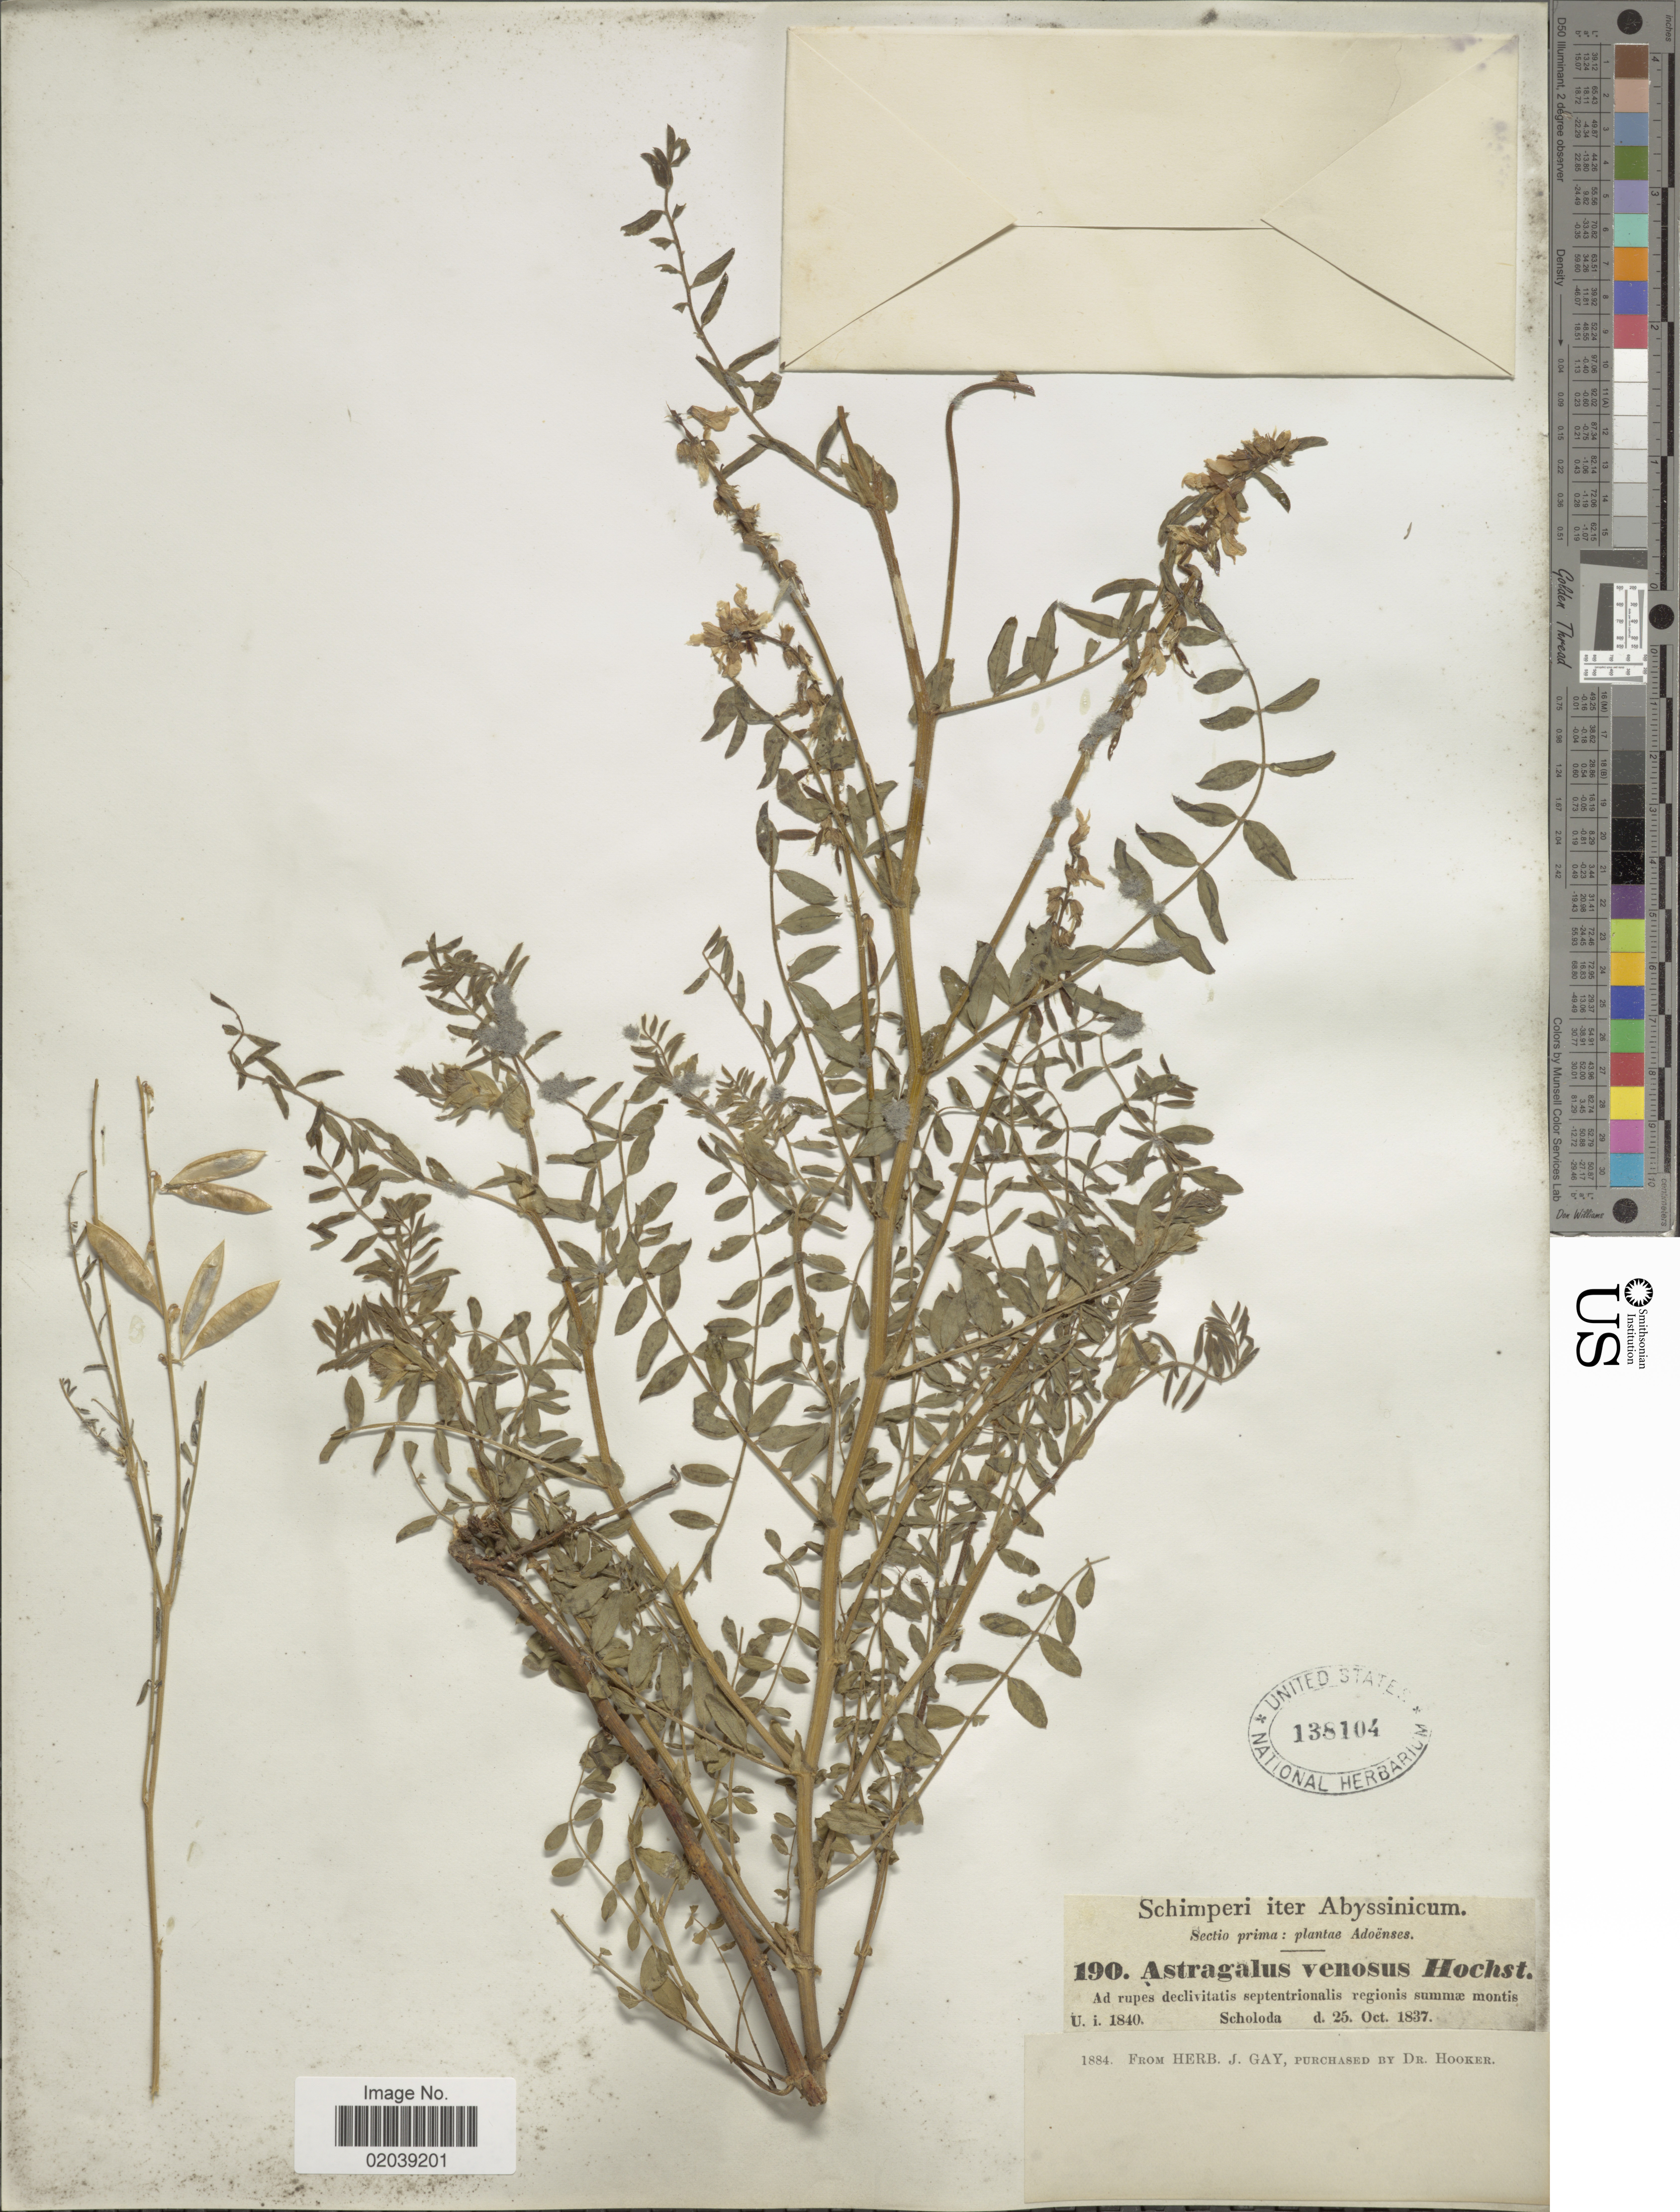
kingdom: Plantae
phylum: Tracheophyta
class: Magnoliopsida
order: Fabales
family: Fabaceae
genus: Astragalus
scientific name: Astragalus venosus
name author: (Hochst.) A. Rich.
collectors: -. Schimper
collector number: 190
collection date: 1837-10-25/1840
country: Eritrea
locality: Abyssinicum, Adoenses. Ad rupes declivitatis septentrionalis regionis summae montis, Scholoda [interpreted]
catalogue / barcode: US 139104